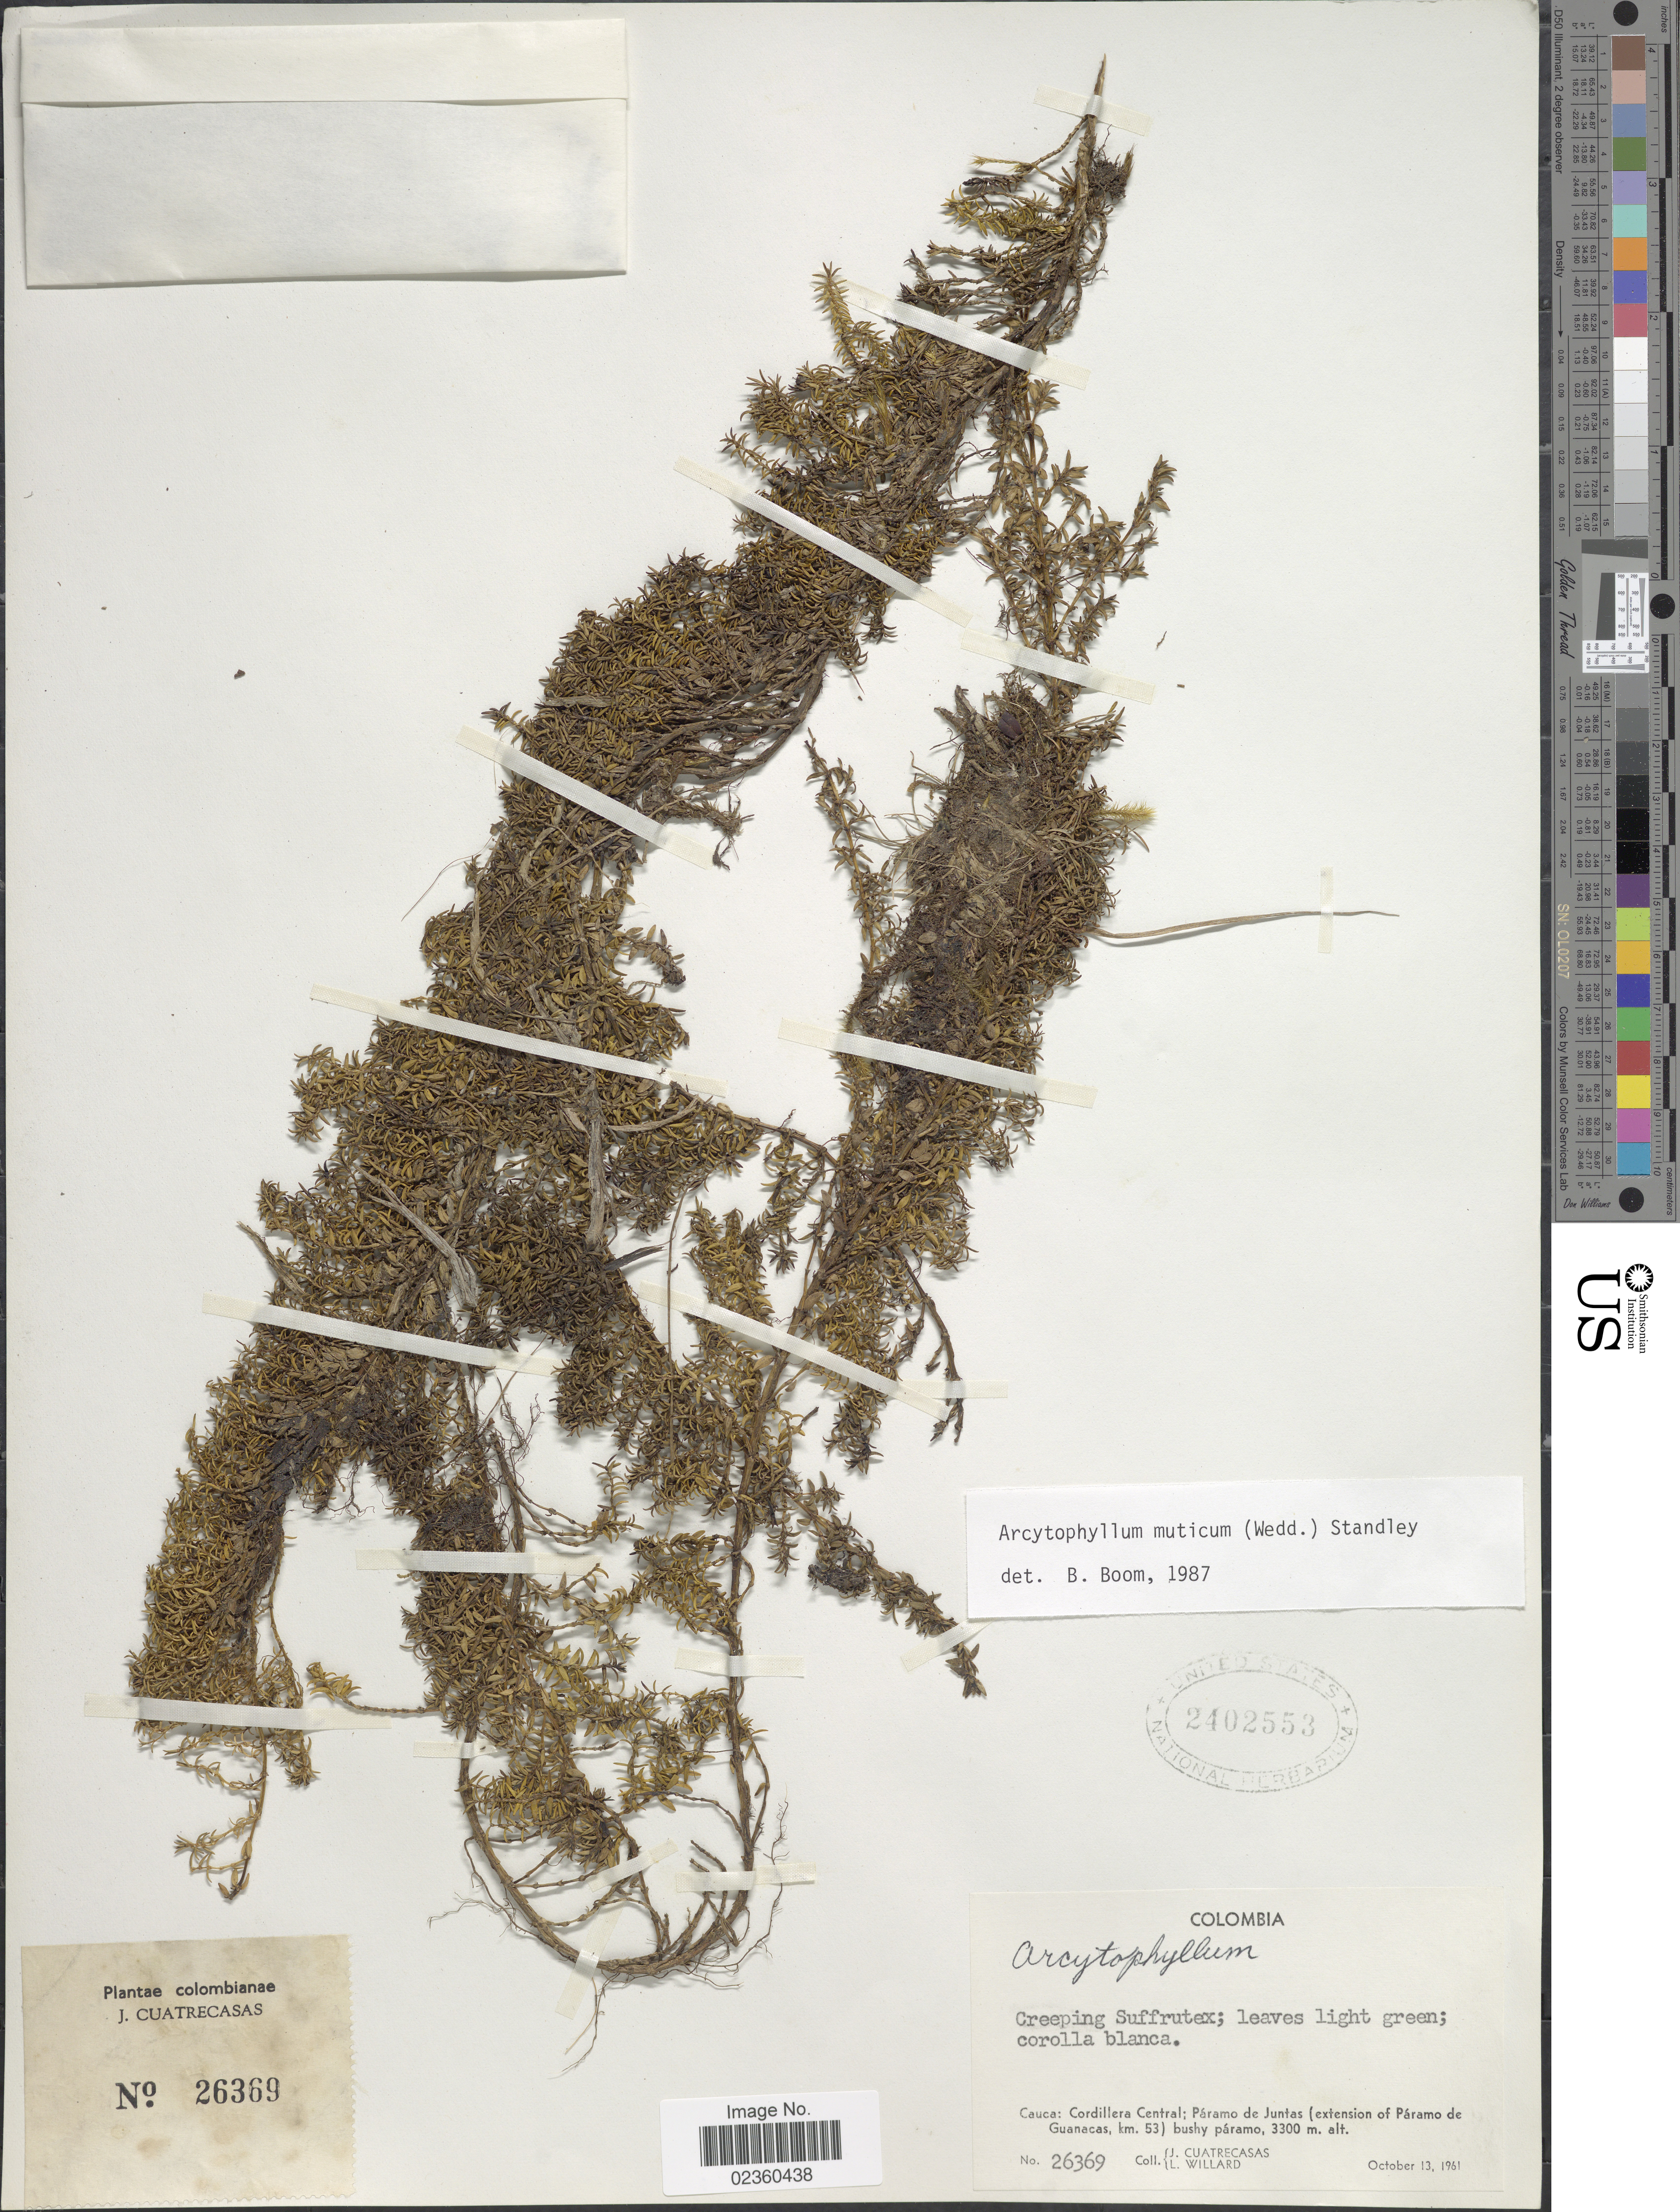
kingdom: Plantae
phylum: Tracheophyta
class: Magnoliopsida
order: Gentianales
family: Rubiaceae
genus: Arcytophyllum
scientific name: Arcytophyllum muticum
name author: (Wedd.) Standl.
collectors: J. Cuatrecasas & L. Willard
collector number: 26369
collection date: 1961-10-13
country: Colombia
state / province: Cauca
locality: Cordillera Central; Páramo de Juntas (extension of Páramo de Guanacas, km.53) bushy páramo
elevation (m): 3300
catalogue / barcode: US 2402553